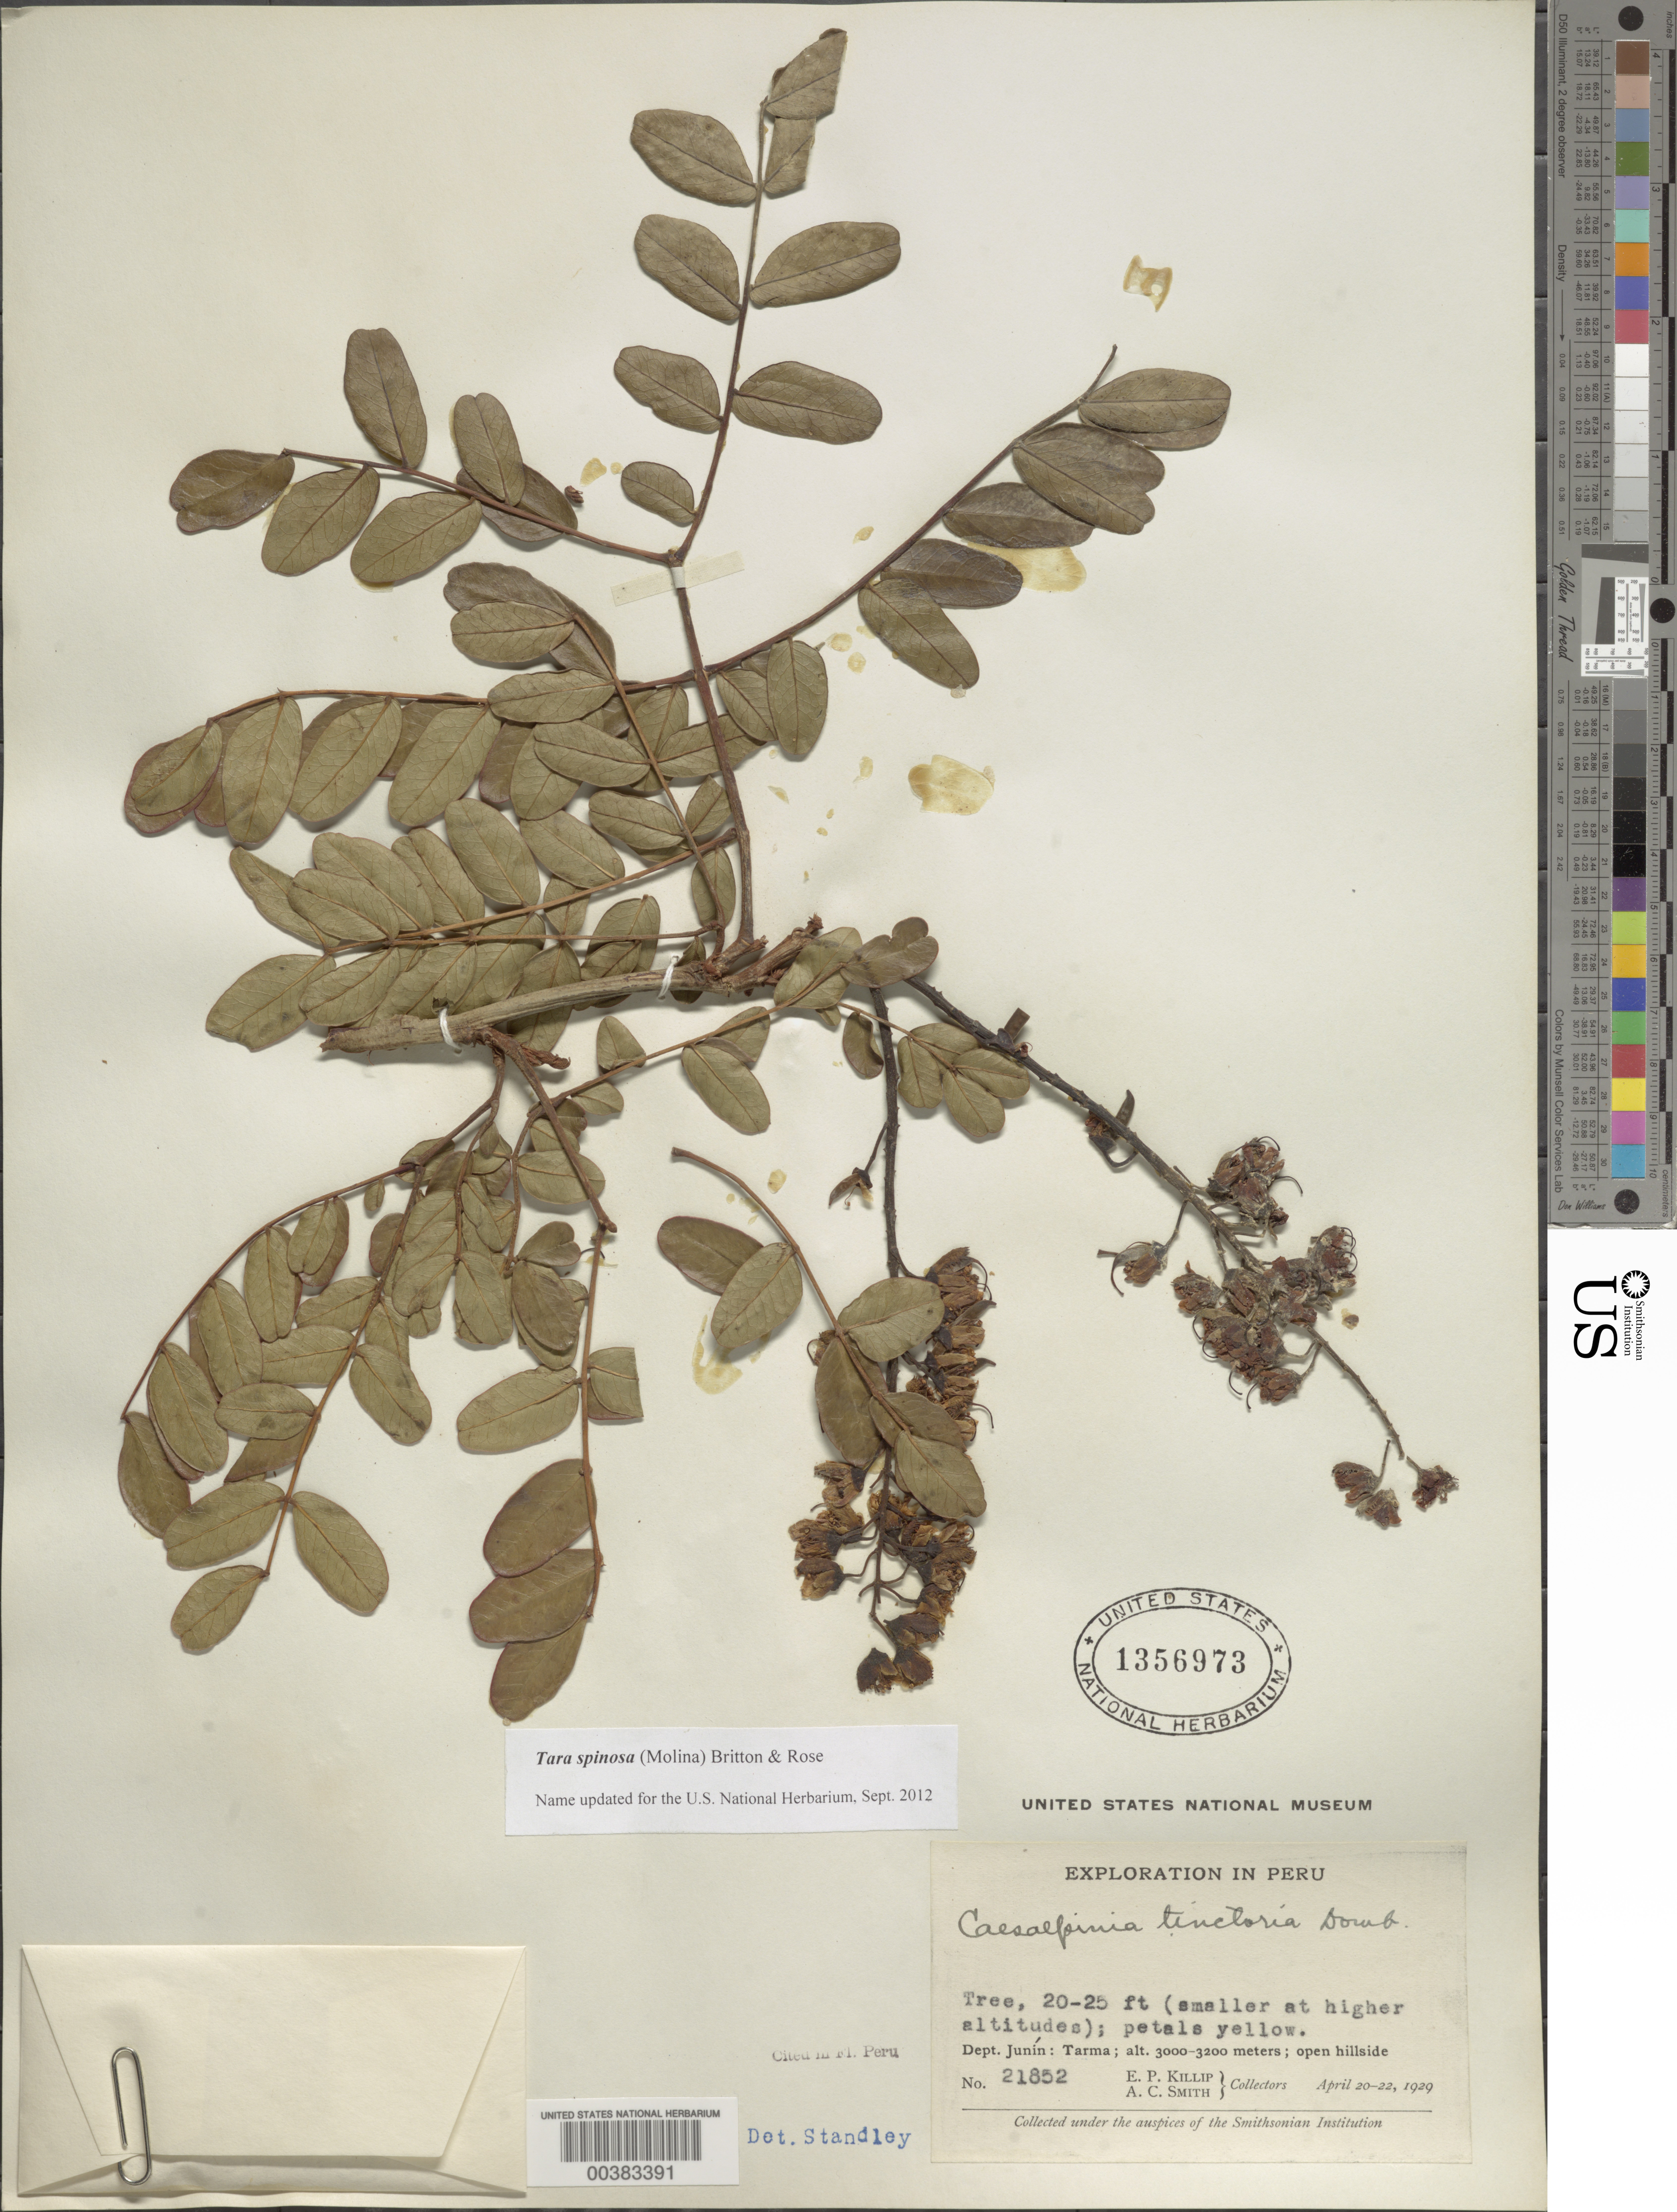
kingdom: Plantae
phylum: Tracheophyta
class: Magnoliopsida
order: Fabales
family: Fabaceae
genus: Tara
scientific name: Tara spinosa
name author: (Molina) Britton & Rose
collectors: E. P. Killip & A. C. Smith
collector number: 21852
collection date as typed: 20 Apr 1929 to 22 Apr 1929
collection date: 1929-04-20/1929-04-22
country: Peru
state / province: Junín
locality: Tarma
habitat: Open hillside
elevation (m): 3000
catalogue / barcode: US 1356973